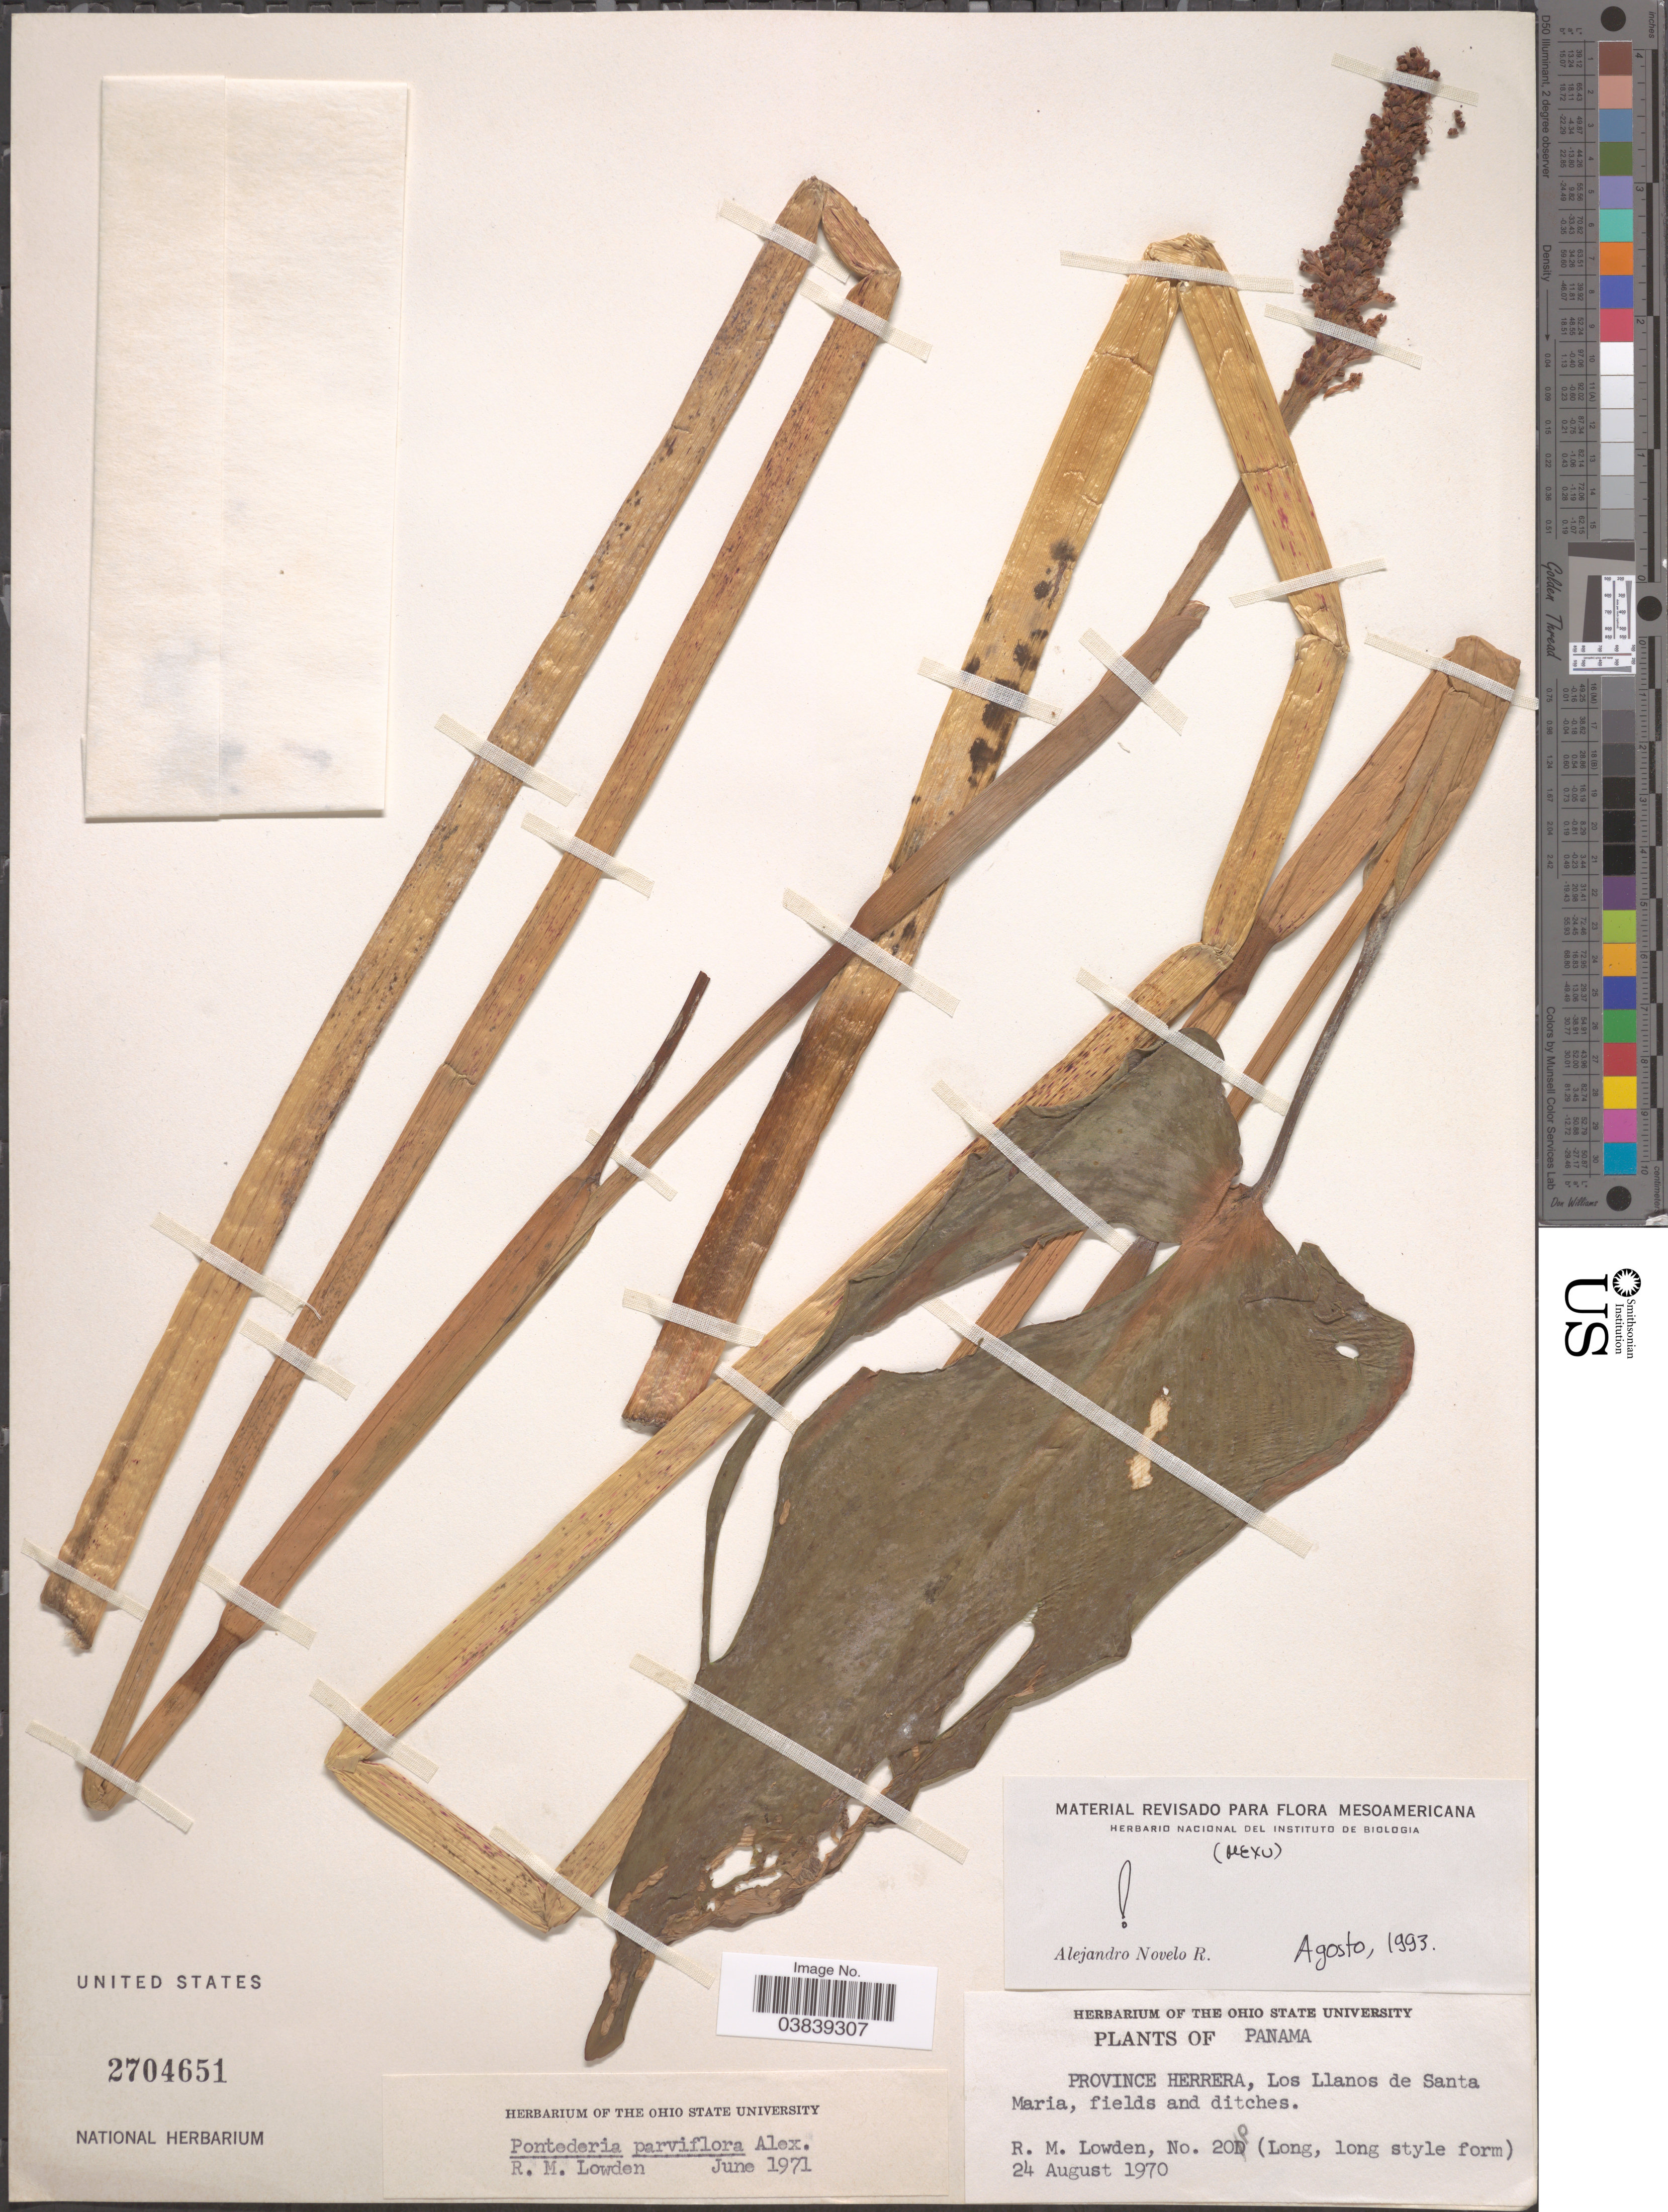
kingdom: Plantae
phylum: Tracheophyta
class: Liliopsida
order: Commelinales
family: Pontederiaceae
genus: Pontederia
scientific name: Pontederia parviflora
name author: Alexander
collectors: R. Lowden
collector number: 20P*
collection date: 1970-08-24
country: Panama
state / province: Herrera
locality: Los Llanos de Santa Maria.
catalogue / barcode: US 2704651